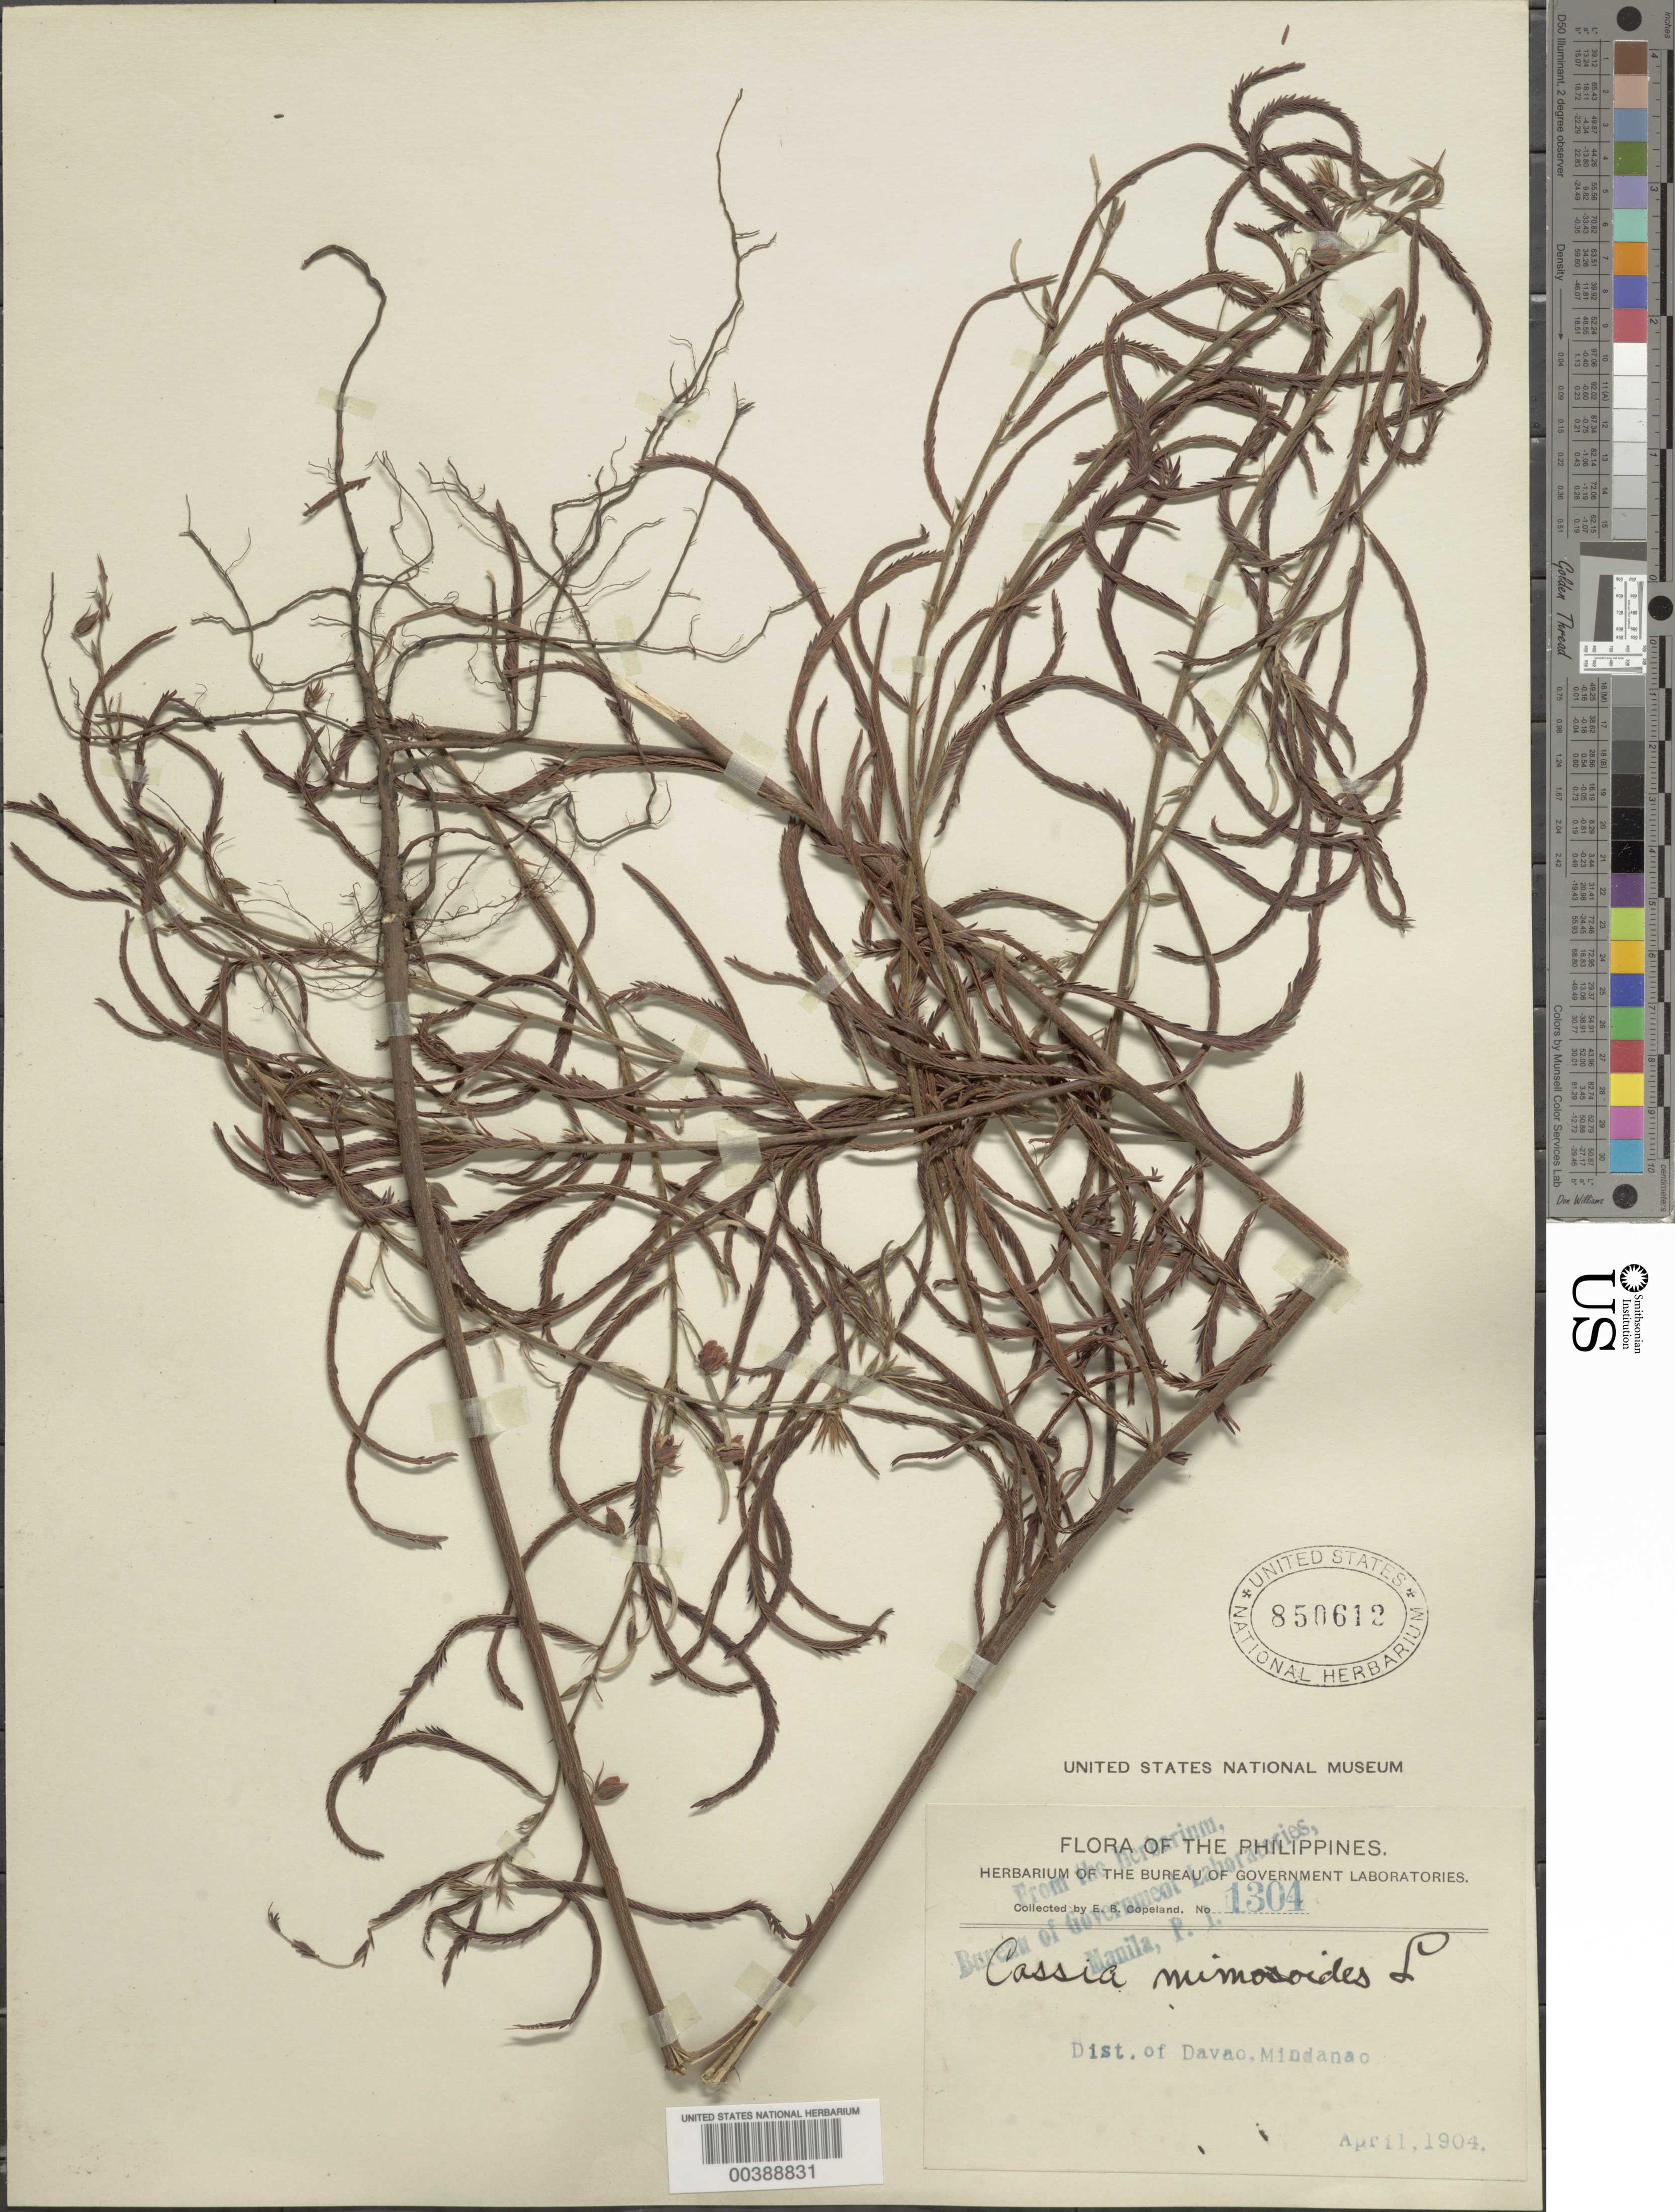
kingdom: Plantae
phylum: Tracheophyta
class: Magnoliopsida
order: Fabales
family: Fabaceae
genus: Chamaecrista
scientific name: Chamaecrista mimosoides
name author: (L.) Greene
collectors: E. B. Copeland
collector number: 1304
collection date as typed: Apr 1904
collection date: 1904-04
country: Philippines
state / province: Davao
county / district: Davao del Norte / Davao del Sur / Davao Oriental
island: Mindanao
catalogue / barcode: US 850612